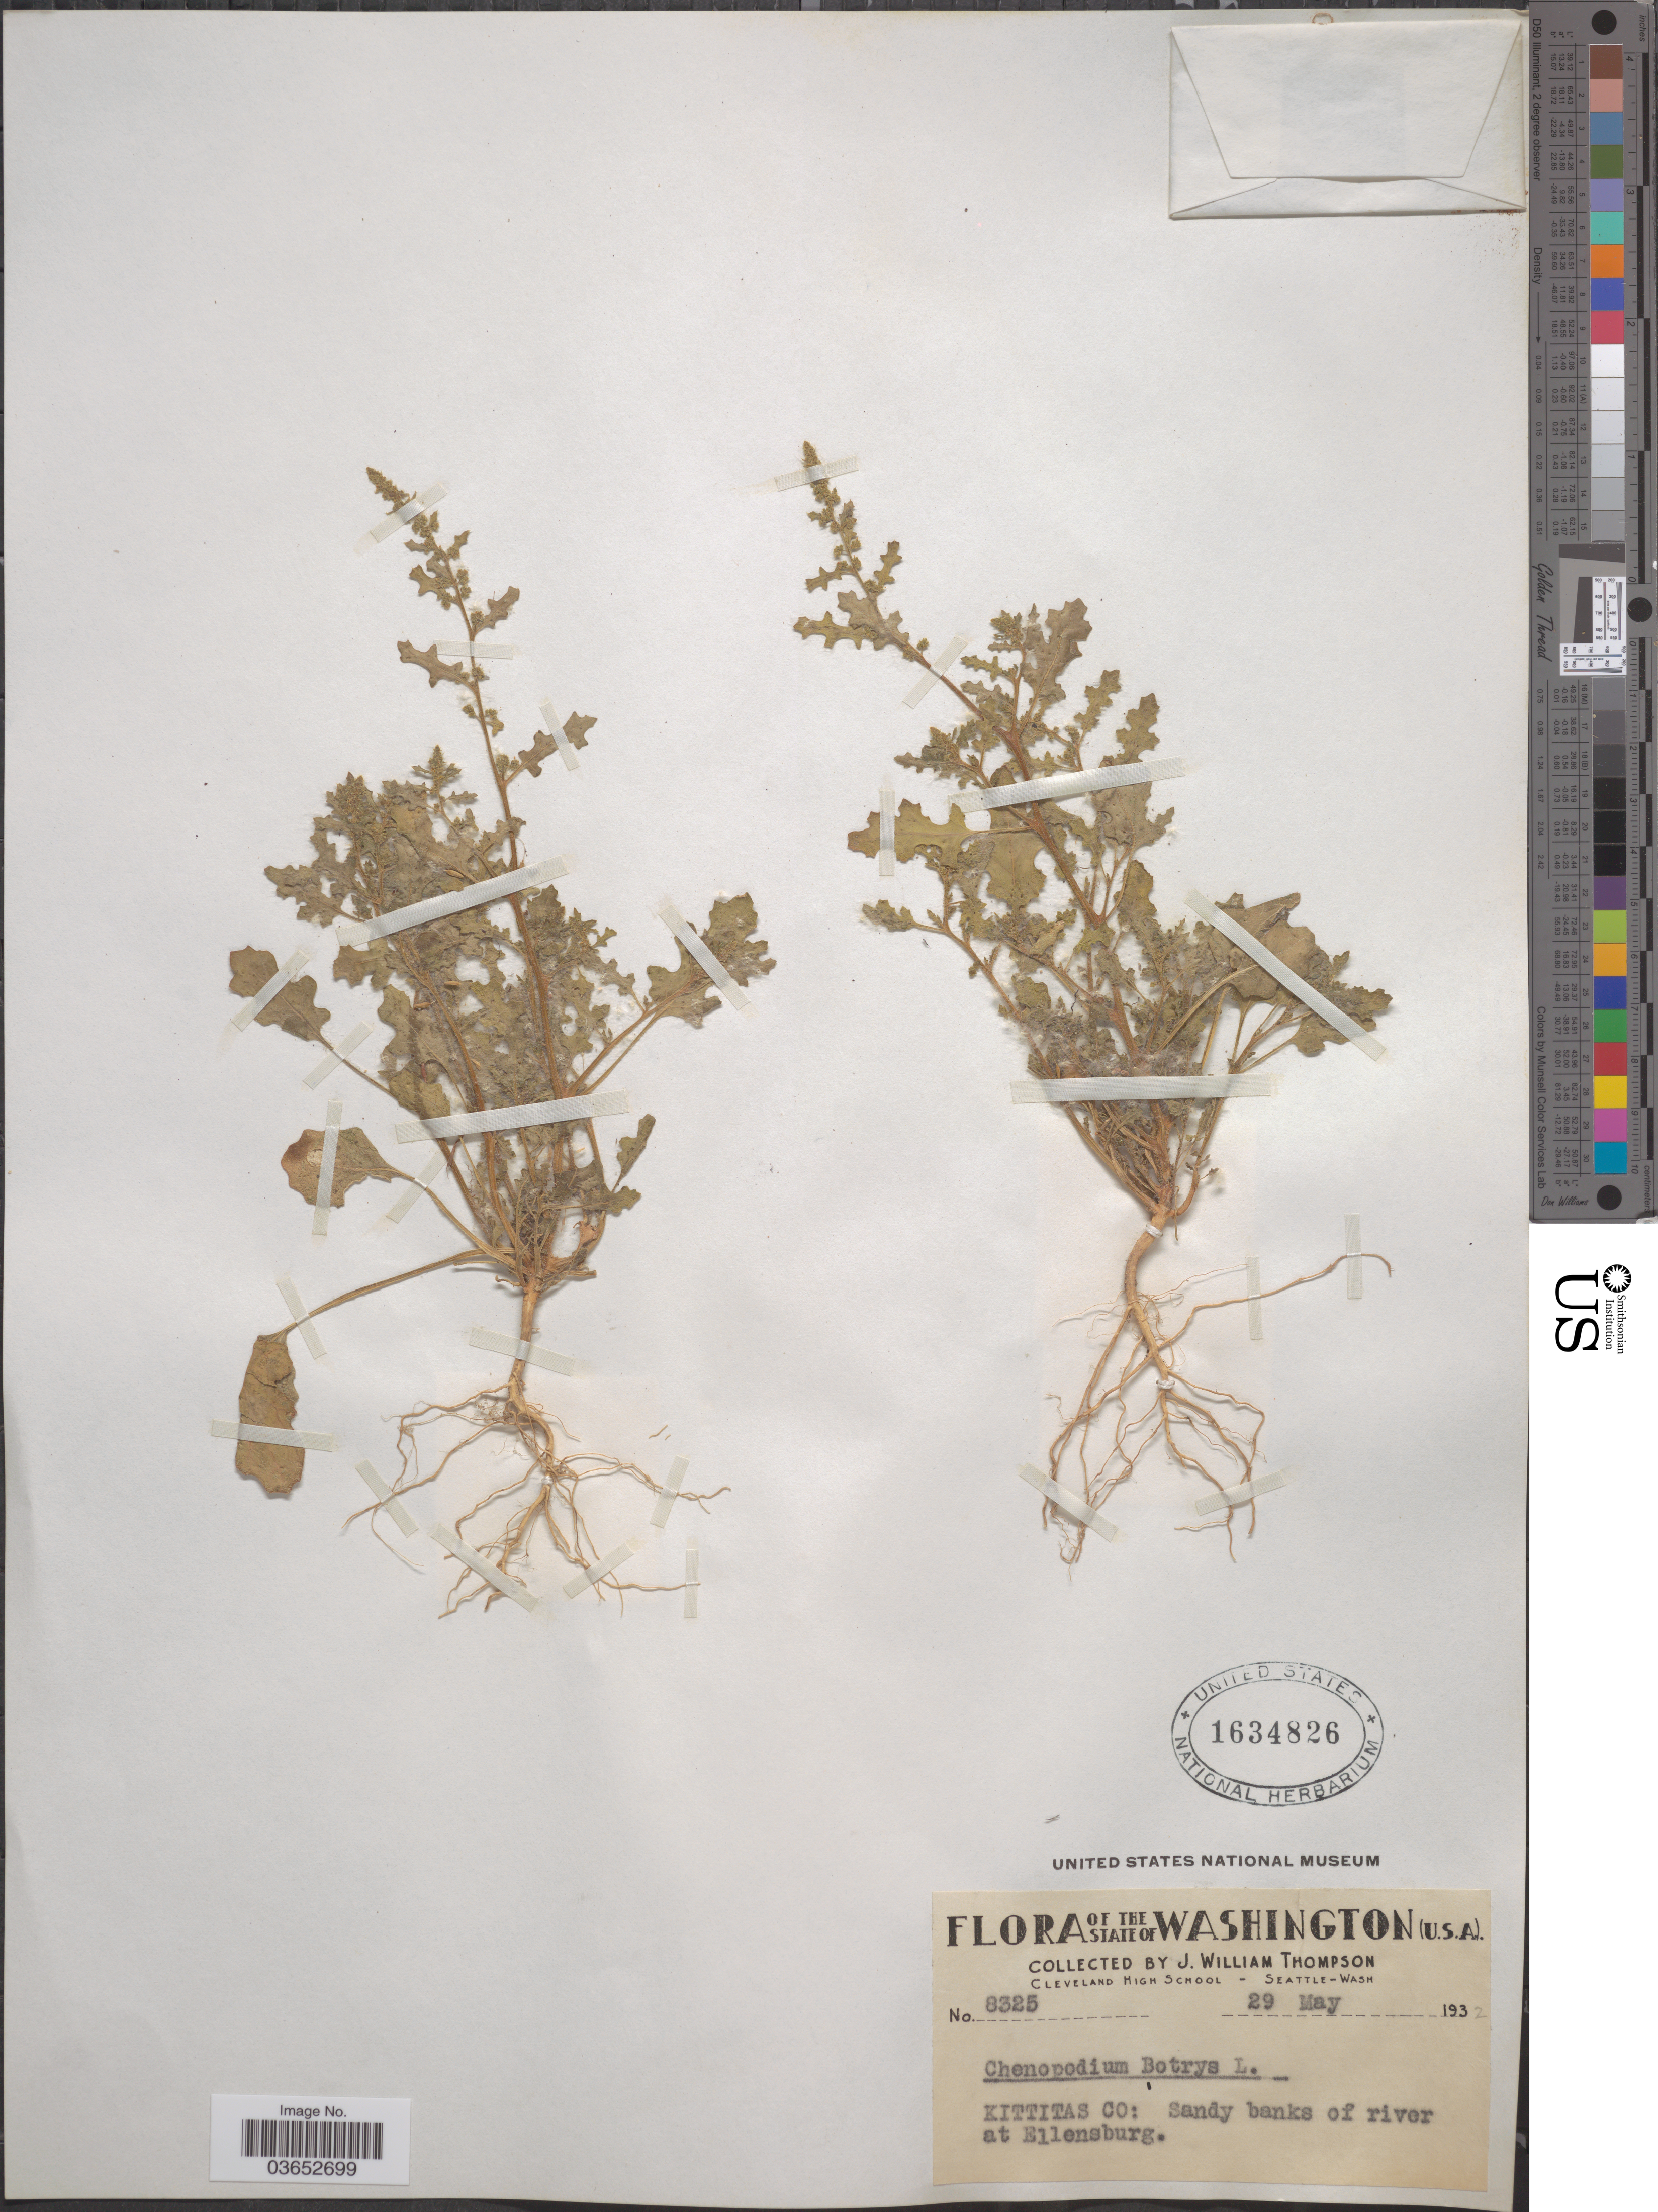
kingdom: Plantae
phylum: Tracheophyta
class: Magnoliopsida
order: Caryophyllales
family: Amaranthaceae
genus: Chenopodium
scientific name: Chenopodium botrys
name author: L.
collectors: J. W. Thompson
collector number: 8325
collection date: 1932-05-29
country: United States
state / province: Washington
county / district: Kittitas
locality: Kittitas Co: Sandy banks of river at Ellensburg.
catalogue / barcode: US 1634826